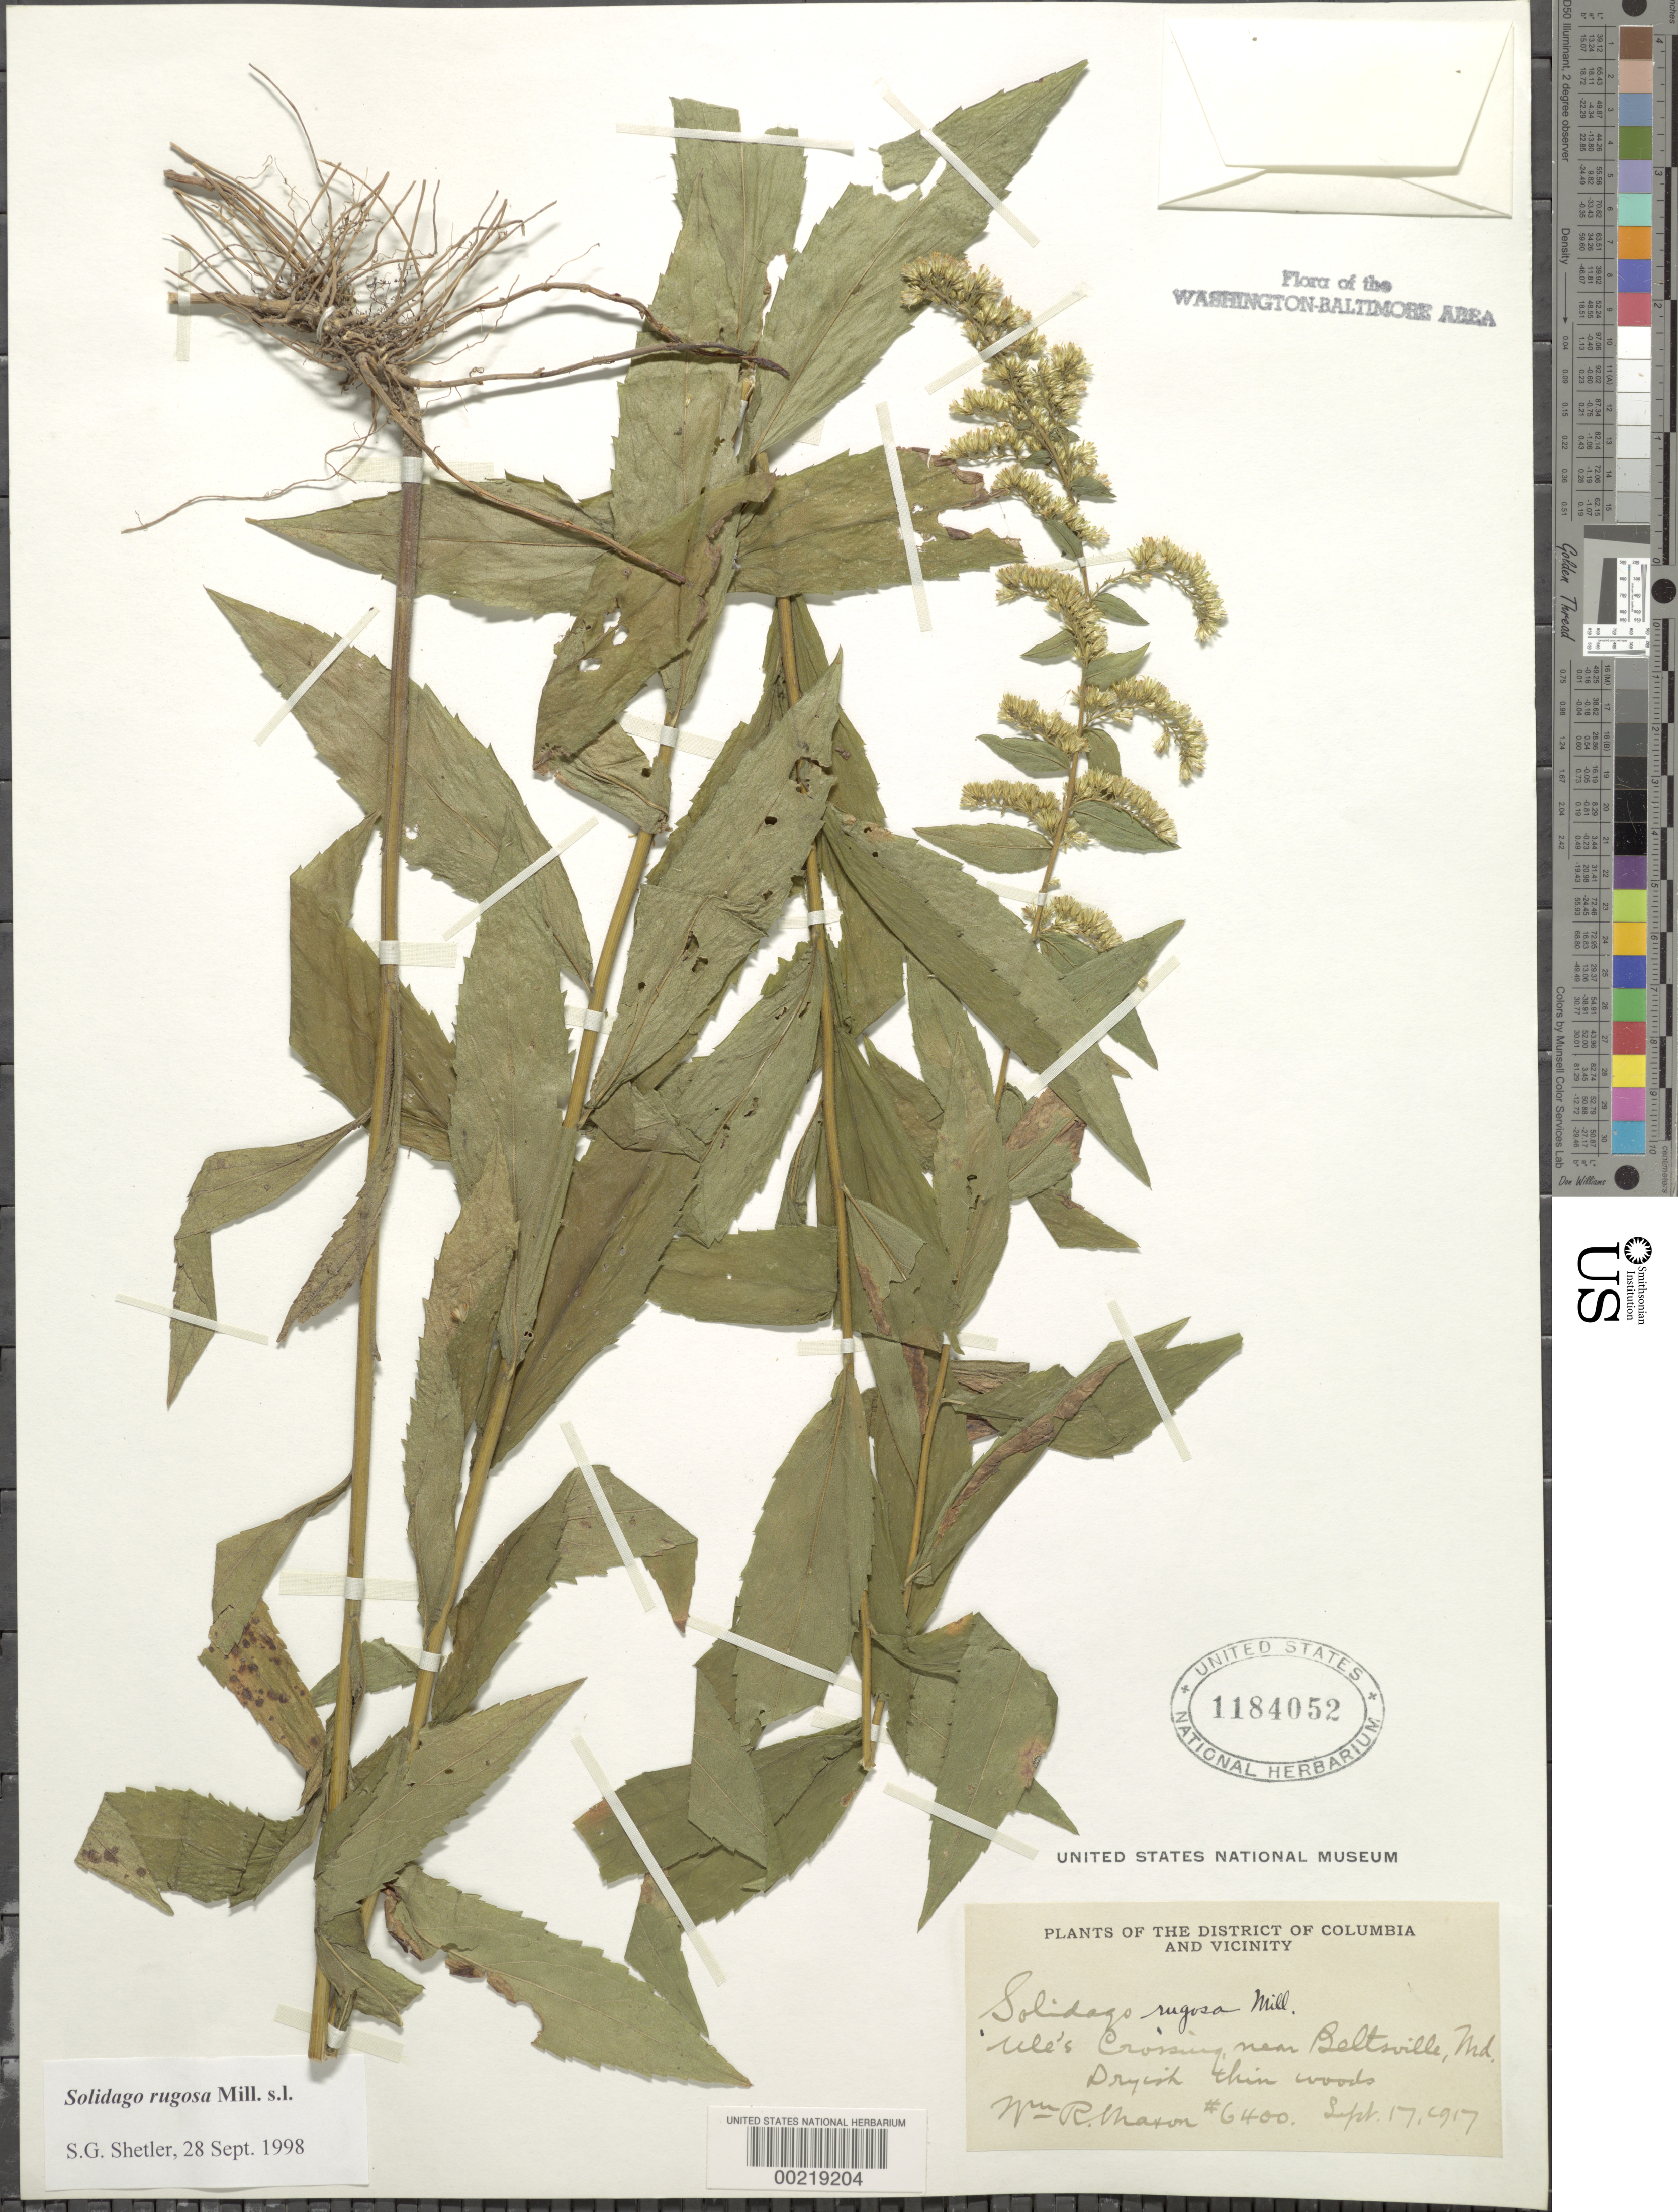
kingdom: Plantae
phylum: Tracheophyta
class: Magnoliopsida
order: Asterales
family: Asteraceae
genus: Solidago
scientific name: Solidago rugosa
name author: Mill.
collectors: W. R. Maxon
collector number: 6400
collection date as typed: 17 Sep 1917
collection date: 1917-09-17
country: United States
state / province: Maryland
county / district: Prince George's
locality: Uhles Crossing, near Beltsville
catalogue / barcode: US 1184052